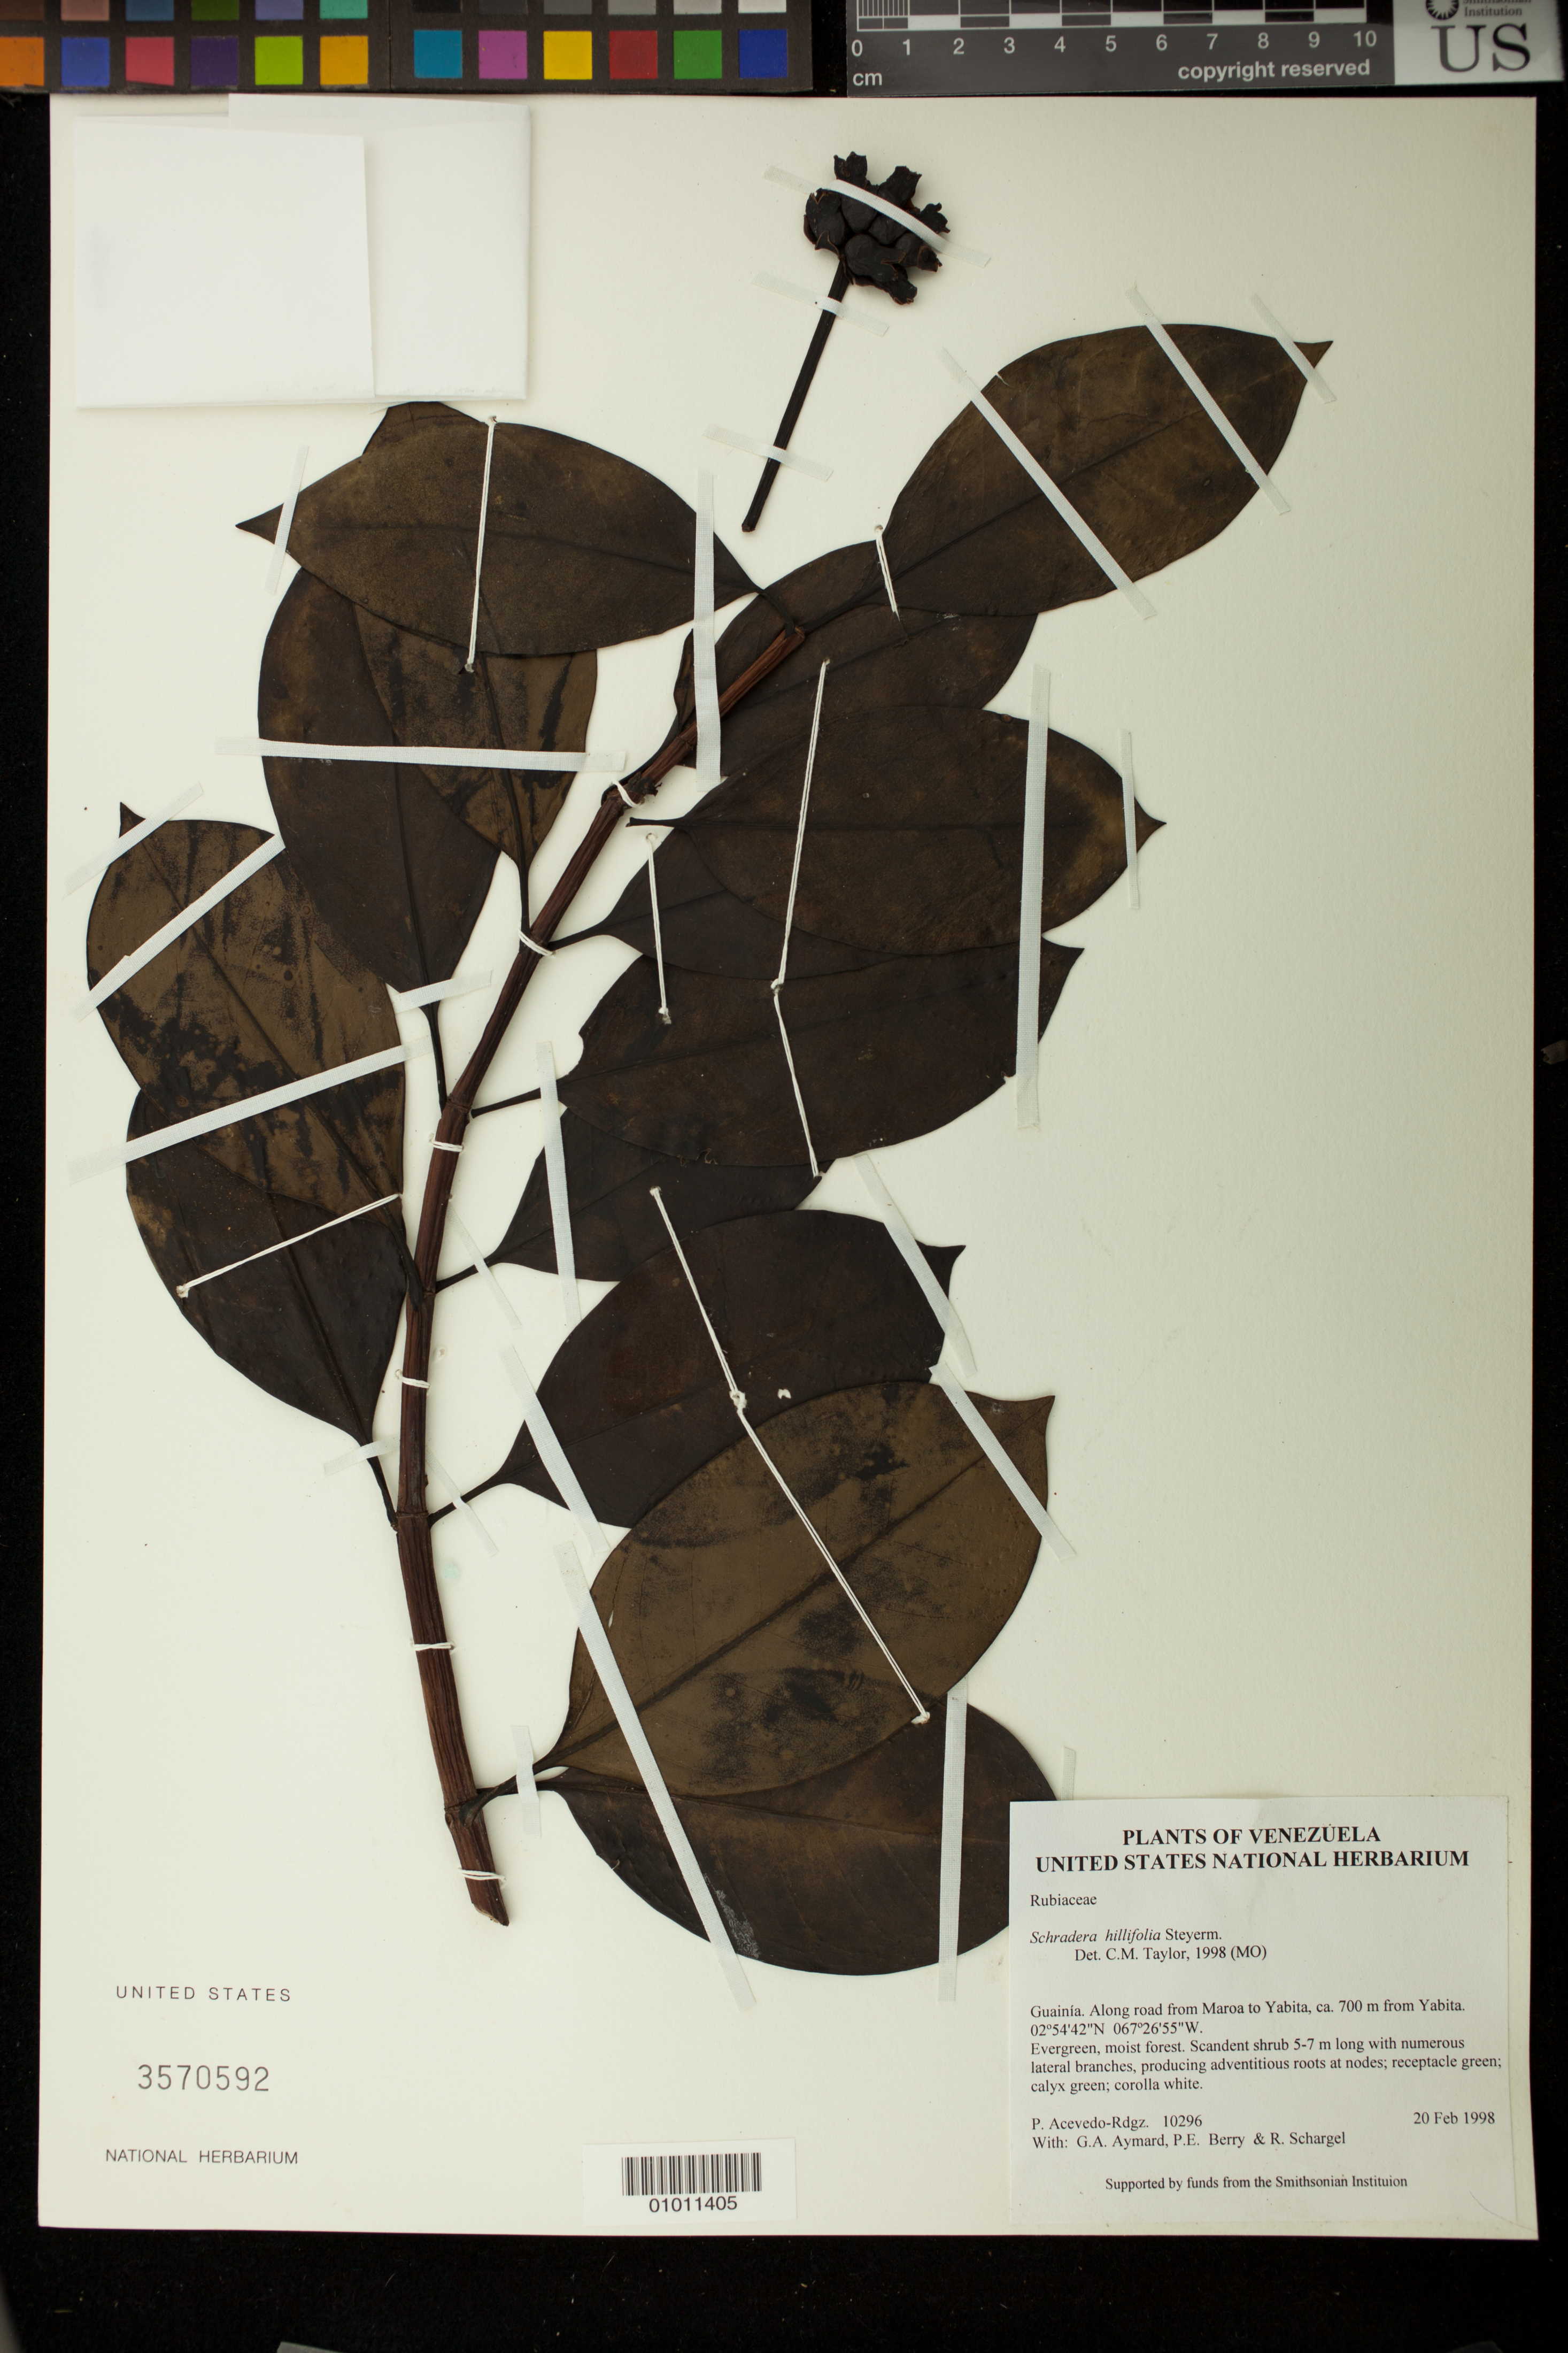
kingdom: Plantae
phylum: Tracheophyta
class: Magnoliopsida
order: Gentianales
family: Rubiaceae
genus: Schradera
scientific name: Schradera hillifolia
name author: Steyerm.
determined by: Taylor, Charlotte M.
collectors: P. Acevedo-Rodr., G. A. Aymard, P. E. Berry & R. Schargel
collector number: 10296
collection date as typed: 20 Feb 1998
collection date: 1998-02-20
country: Venezuela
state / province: Amazonas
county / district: Maroa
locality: Along road from Maroa to Yabita, ca. 700 m from Yabita.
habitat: Evergreen, moist forest.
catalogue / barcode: US 3570592